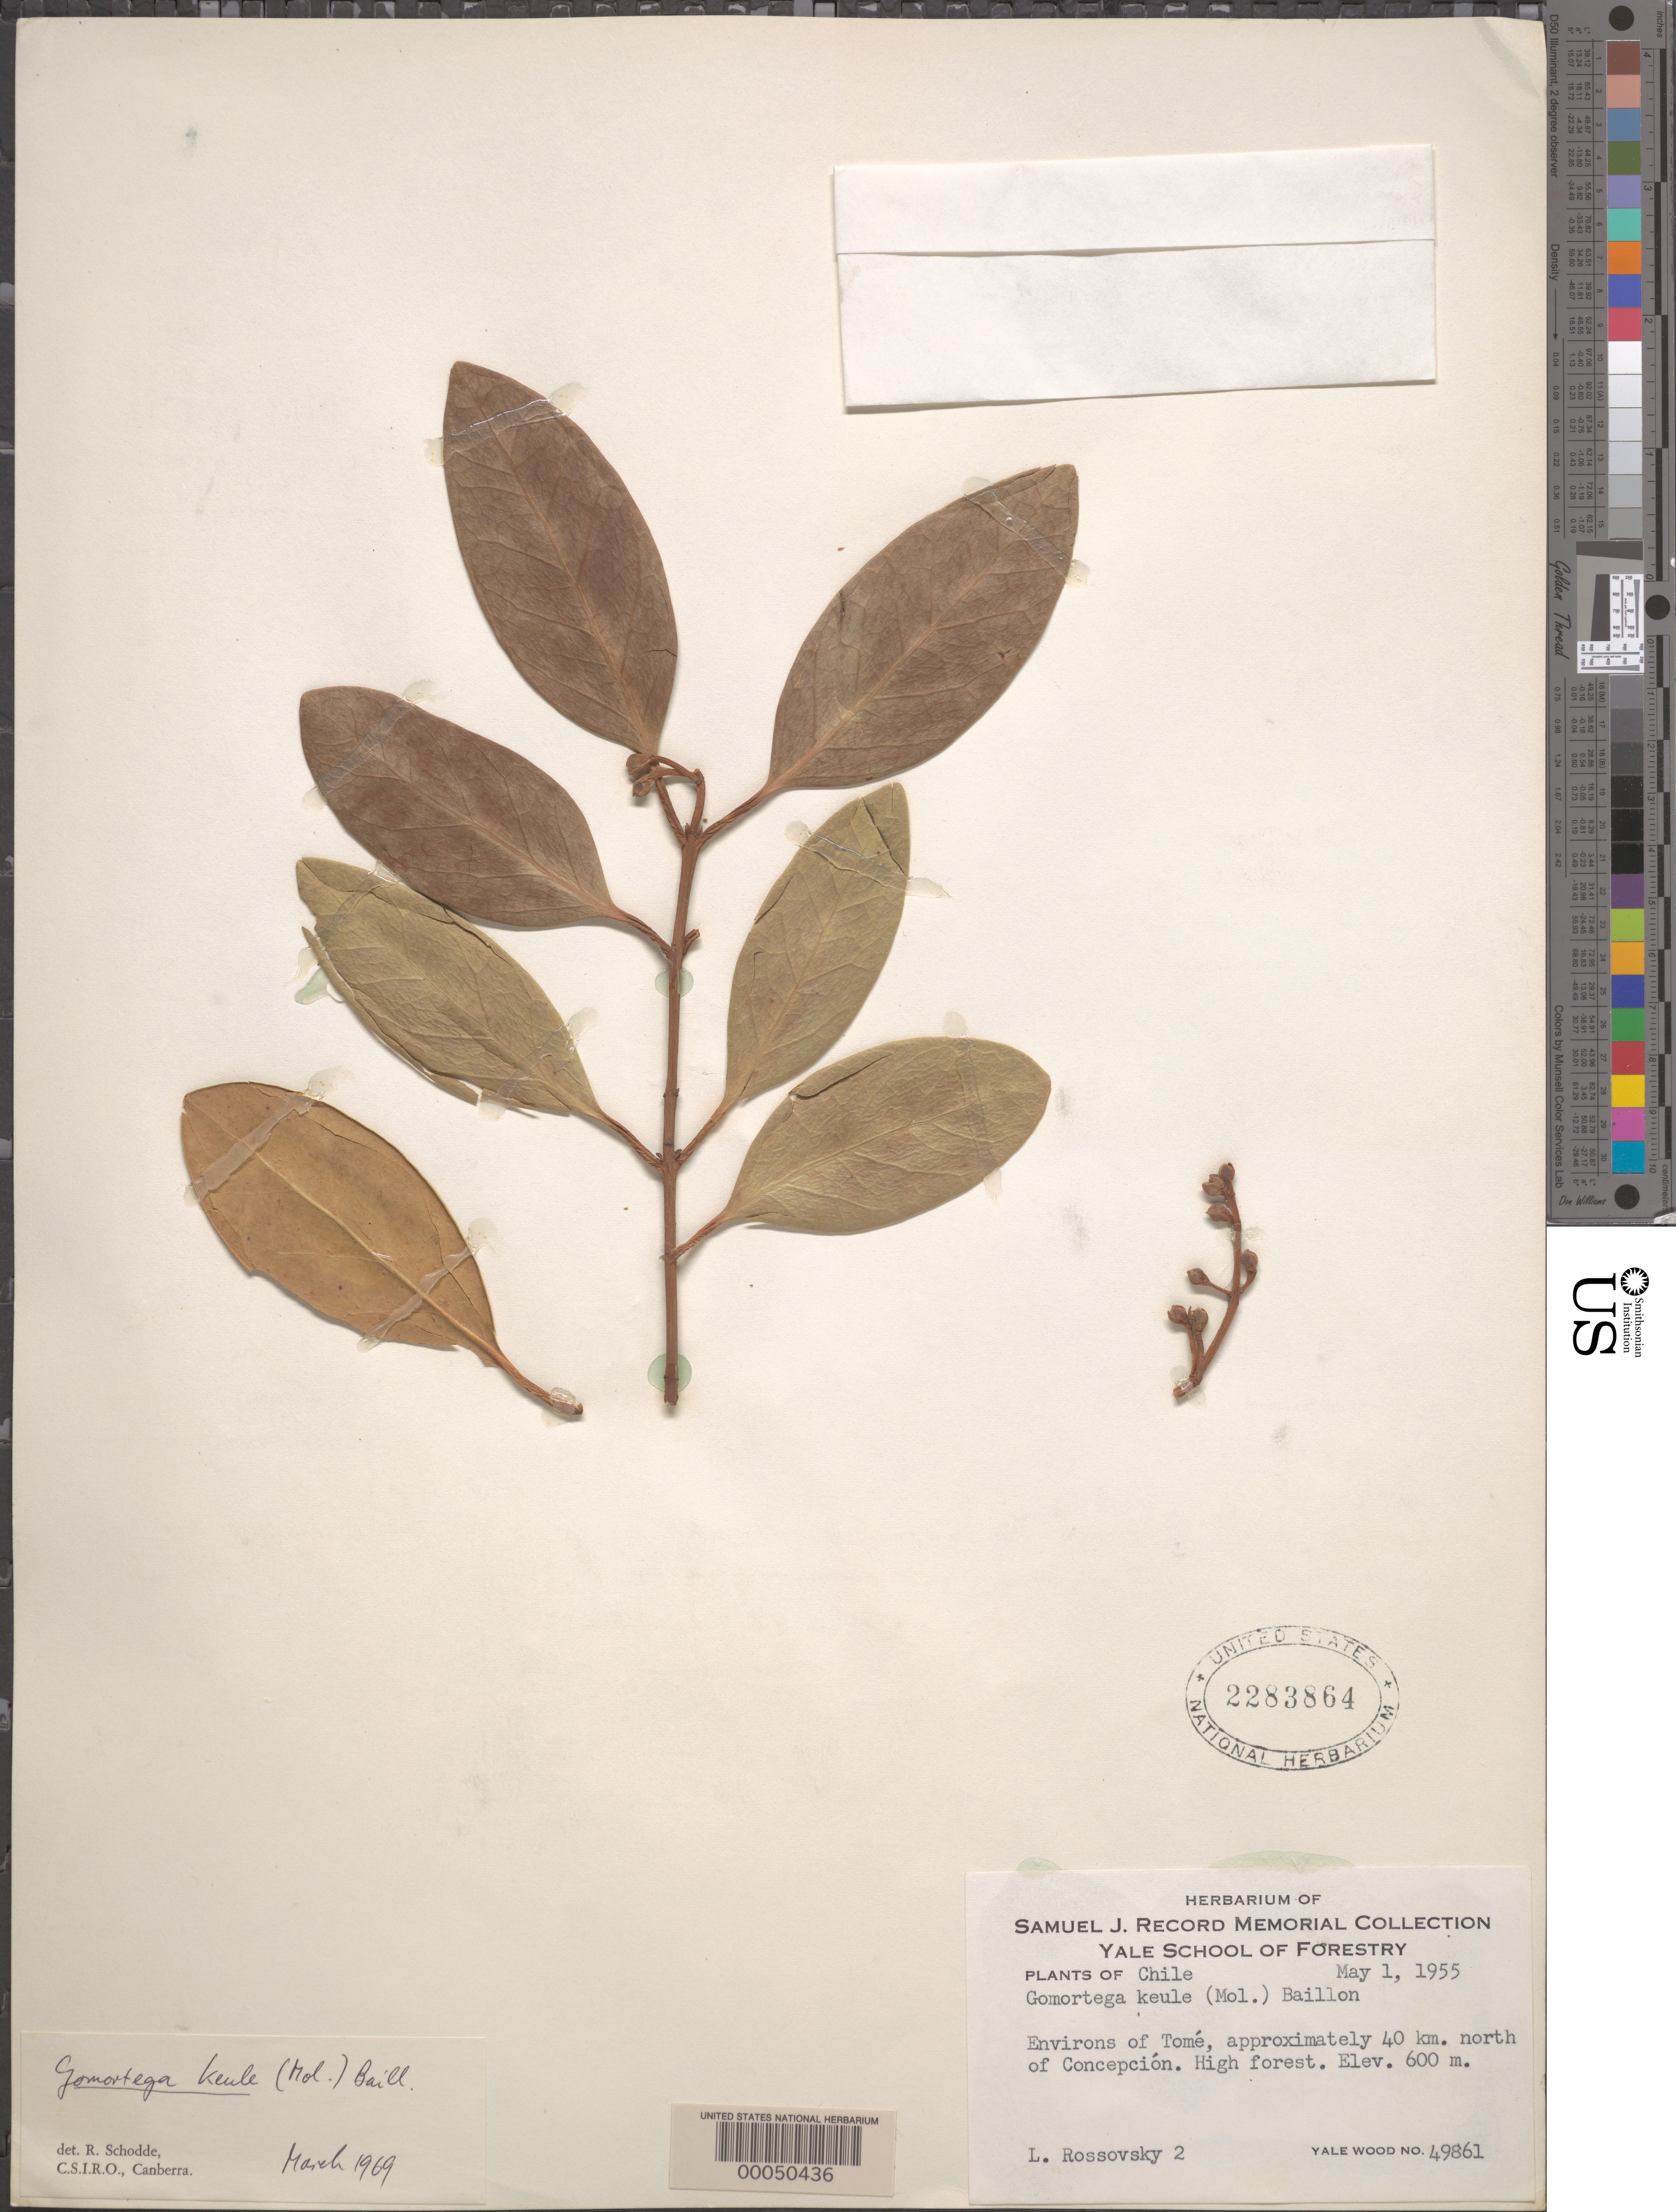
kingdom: Plantae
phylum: Tracheophyta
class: Magnoliopsida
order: Laurales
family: Gomortegaceae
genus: Gomortega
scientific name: Gomortega keule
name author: (Molina) I.M. Johnst.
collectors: L. Rossovsky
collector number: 49861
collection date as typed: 01 May 1955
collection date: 1955-05-01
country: Chile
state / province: Bio-Bío (VIII)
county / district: Concepción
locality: Environs of tome, approxim. 40 km n of concepcion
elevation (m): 600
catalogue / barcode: US 2283864